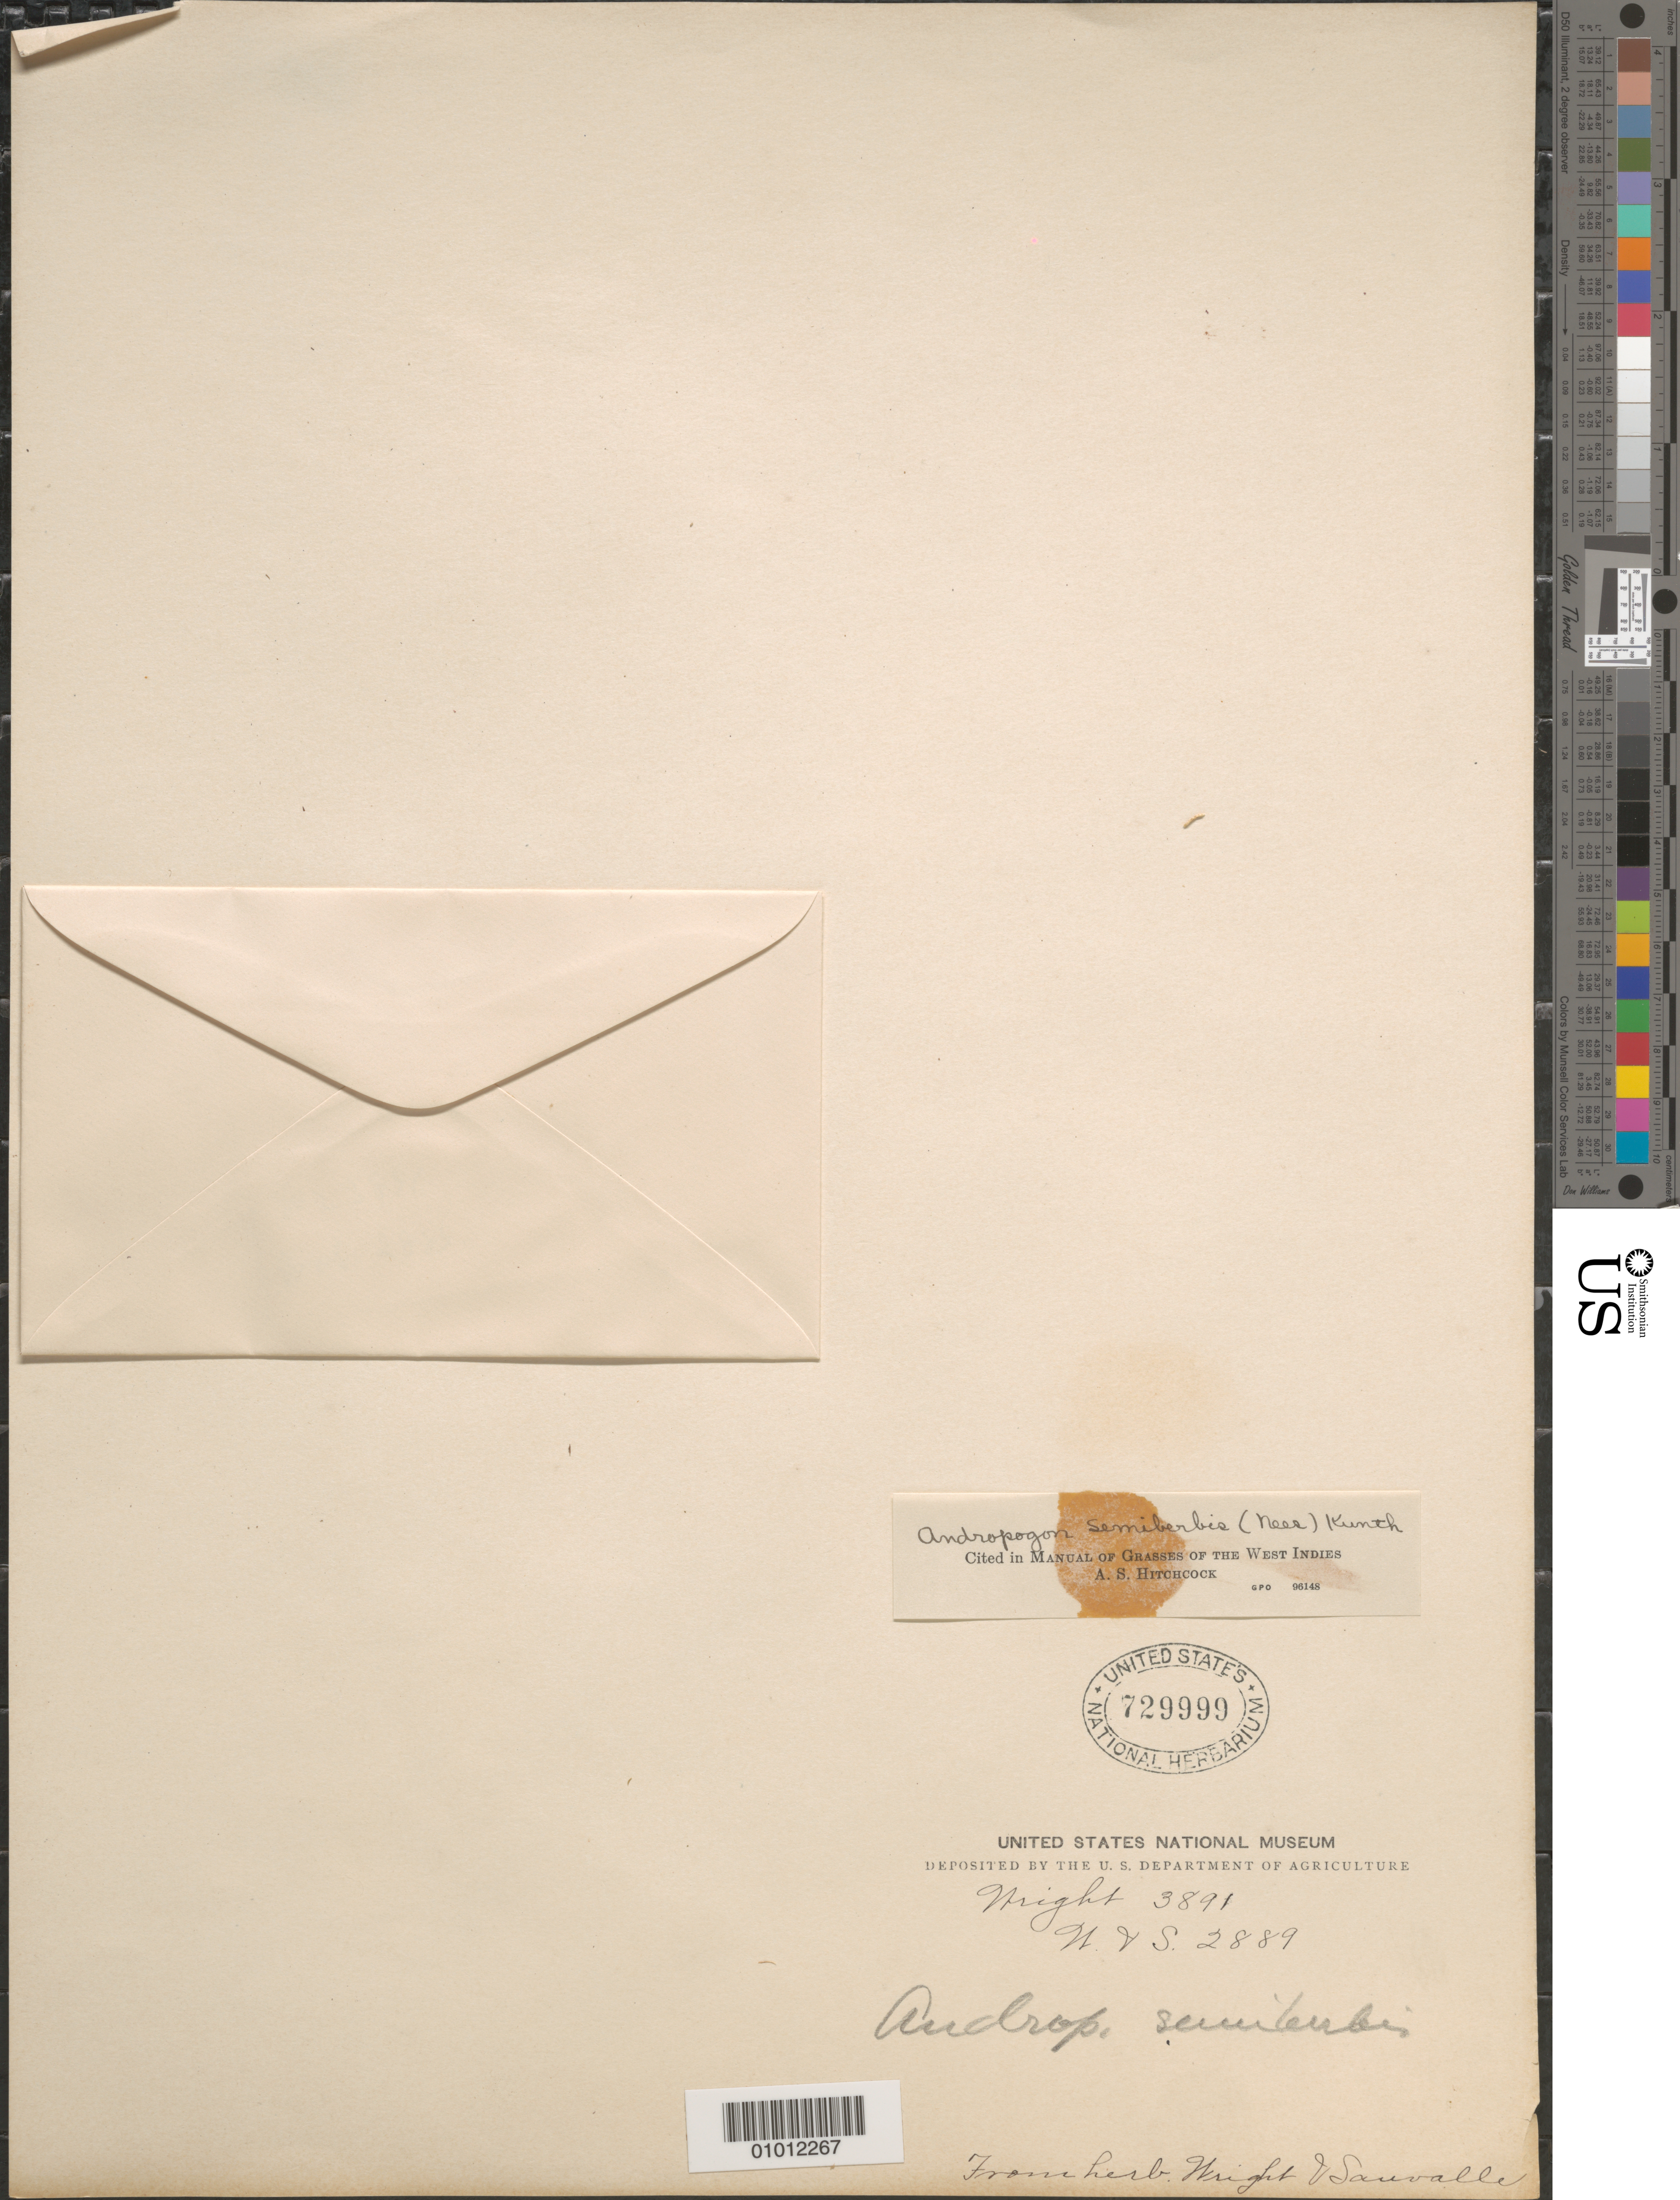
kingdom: Plantae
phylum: Tracheophyta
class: Liliopsida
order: Poales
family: Poaceae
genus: Schizachyrium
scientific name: Schizachyrium sanguineum var. sanguineum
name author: (Retz.) Alston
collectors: C. Wright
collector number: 3891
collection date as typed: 1800 to 1899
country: Cuba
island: Cuba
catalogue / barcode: US 729999